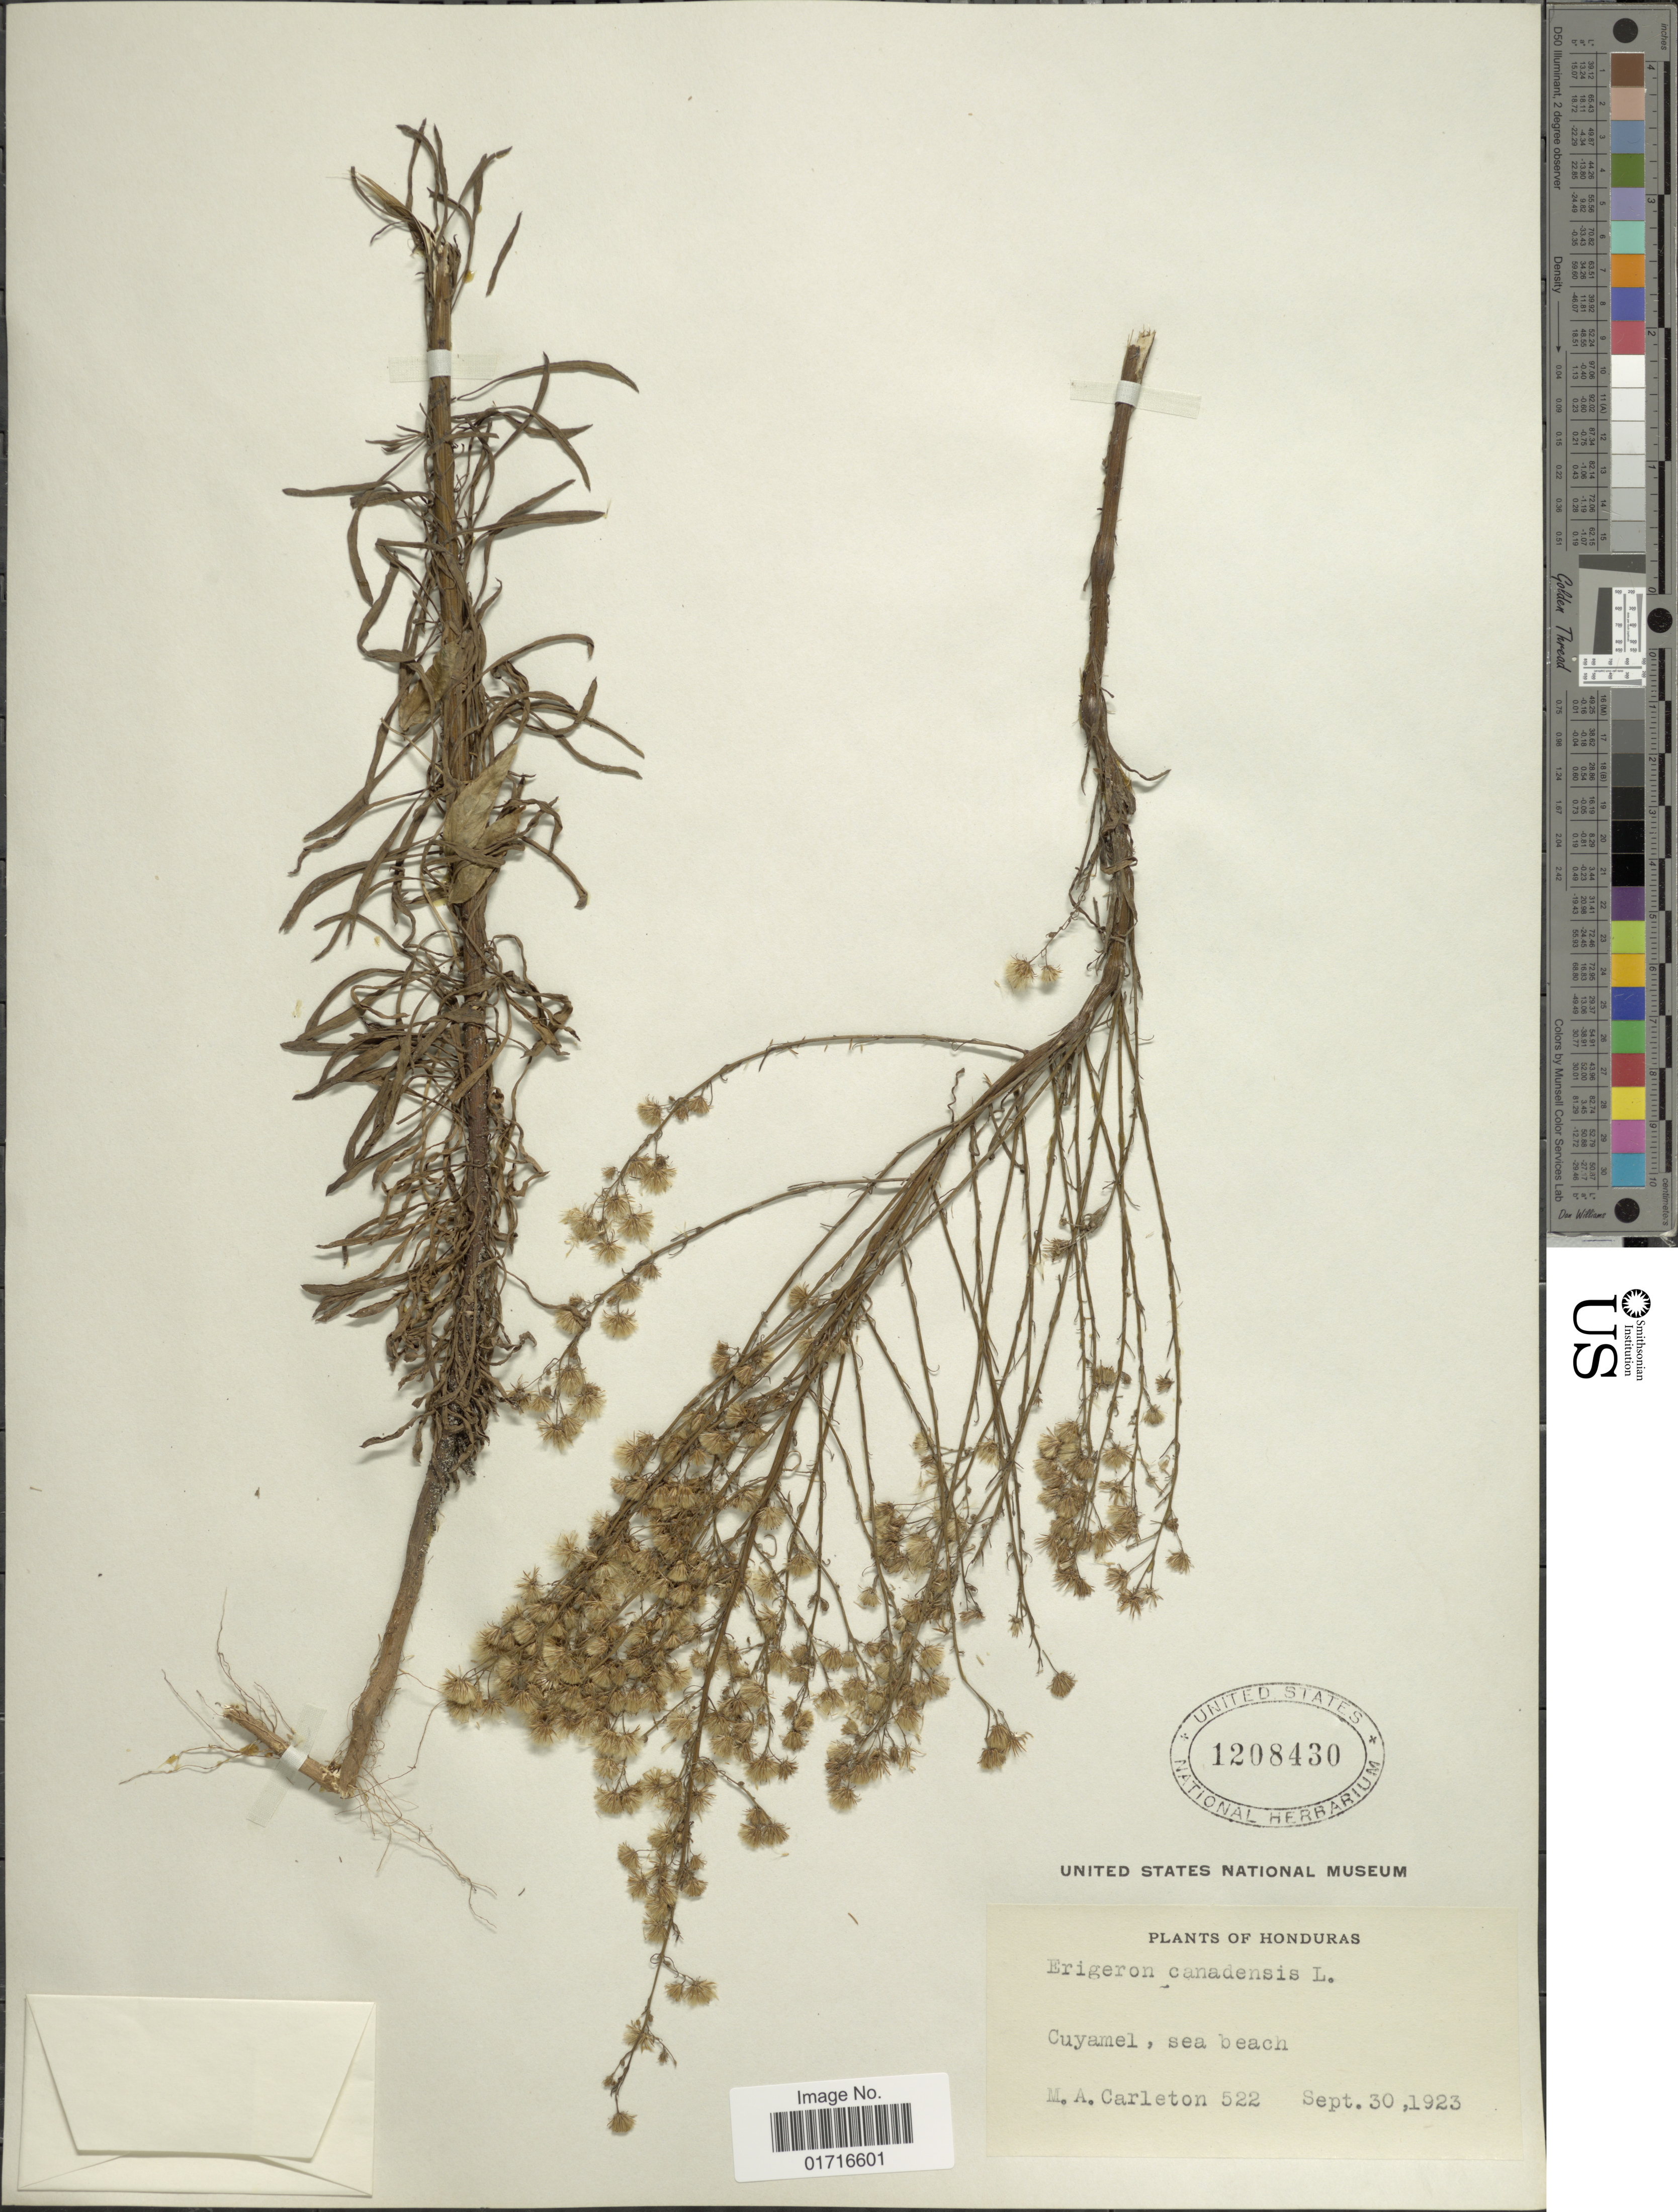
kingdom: Plantae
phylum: Tracheophyta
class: Magnoliopsida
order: Asterales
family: Asteraceae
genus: Conyza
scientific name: Conyza pusilla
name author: Houtt.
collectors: M. A. Carleton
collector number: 522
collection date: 1923-09-30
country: Honduras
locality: Cuyamel, sea beach.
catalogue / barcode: US 1208430